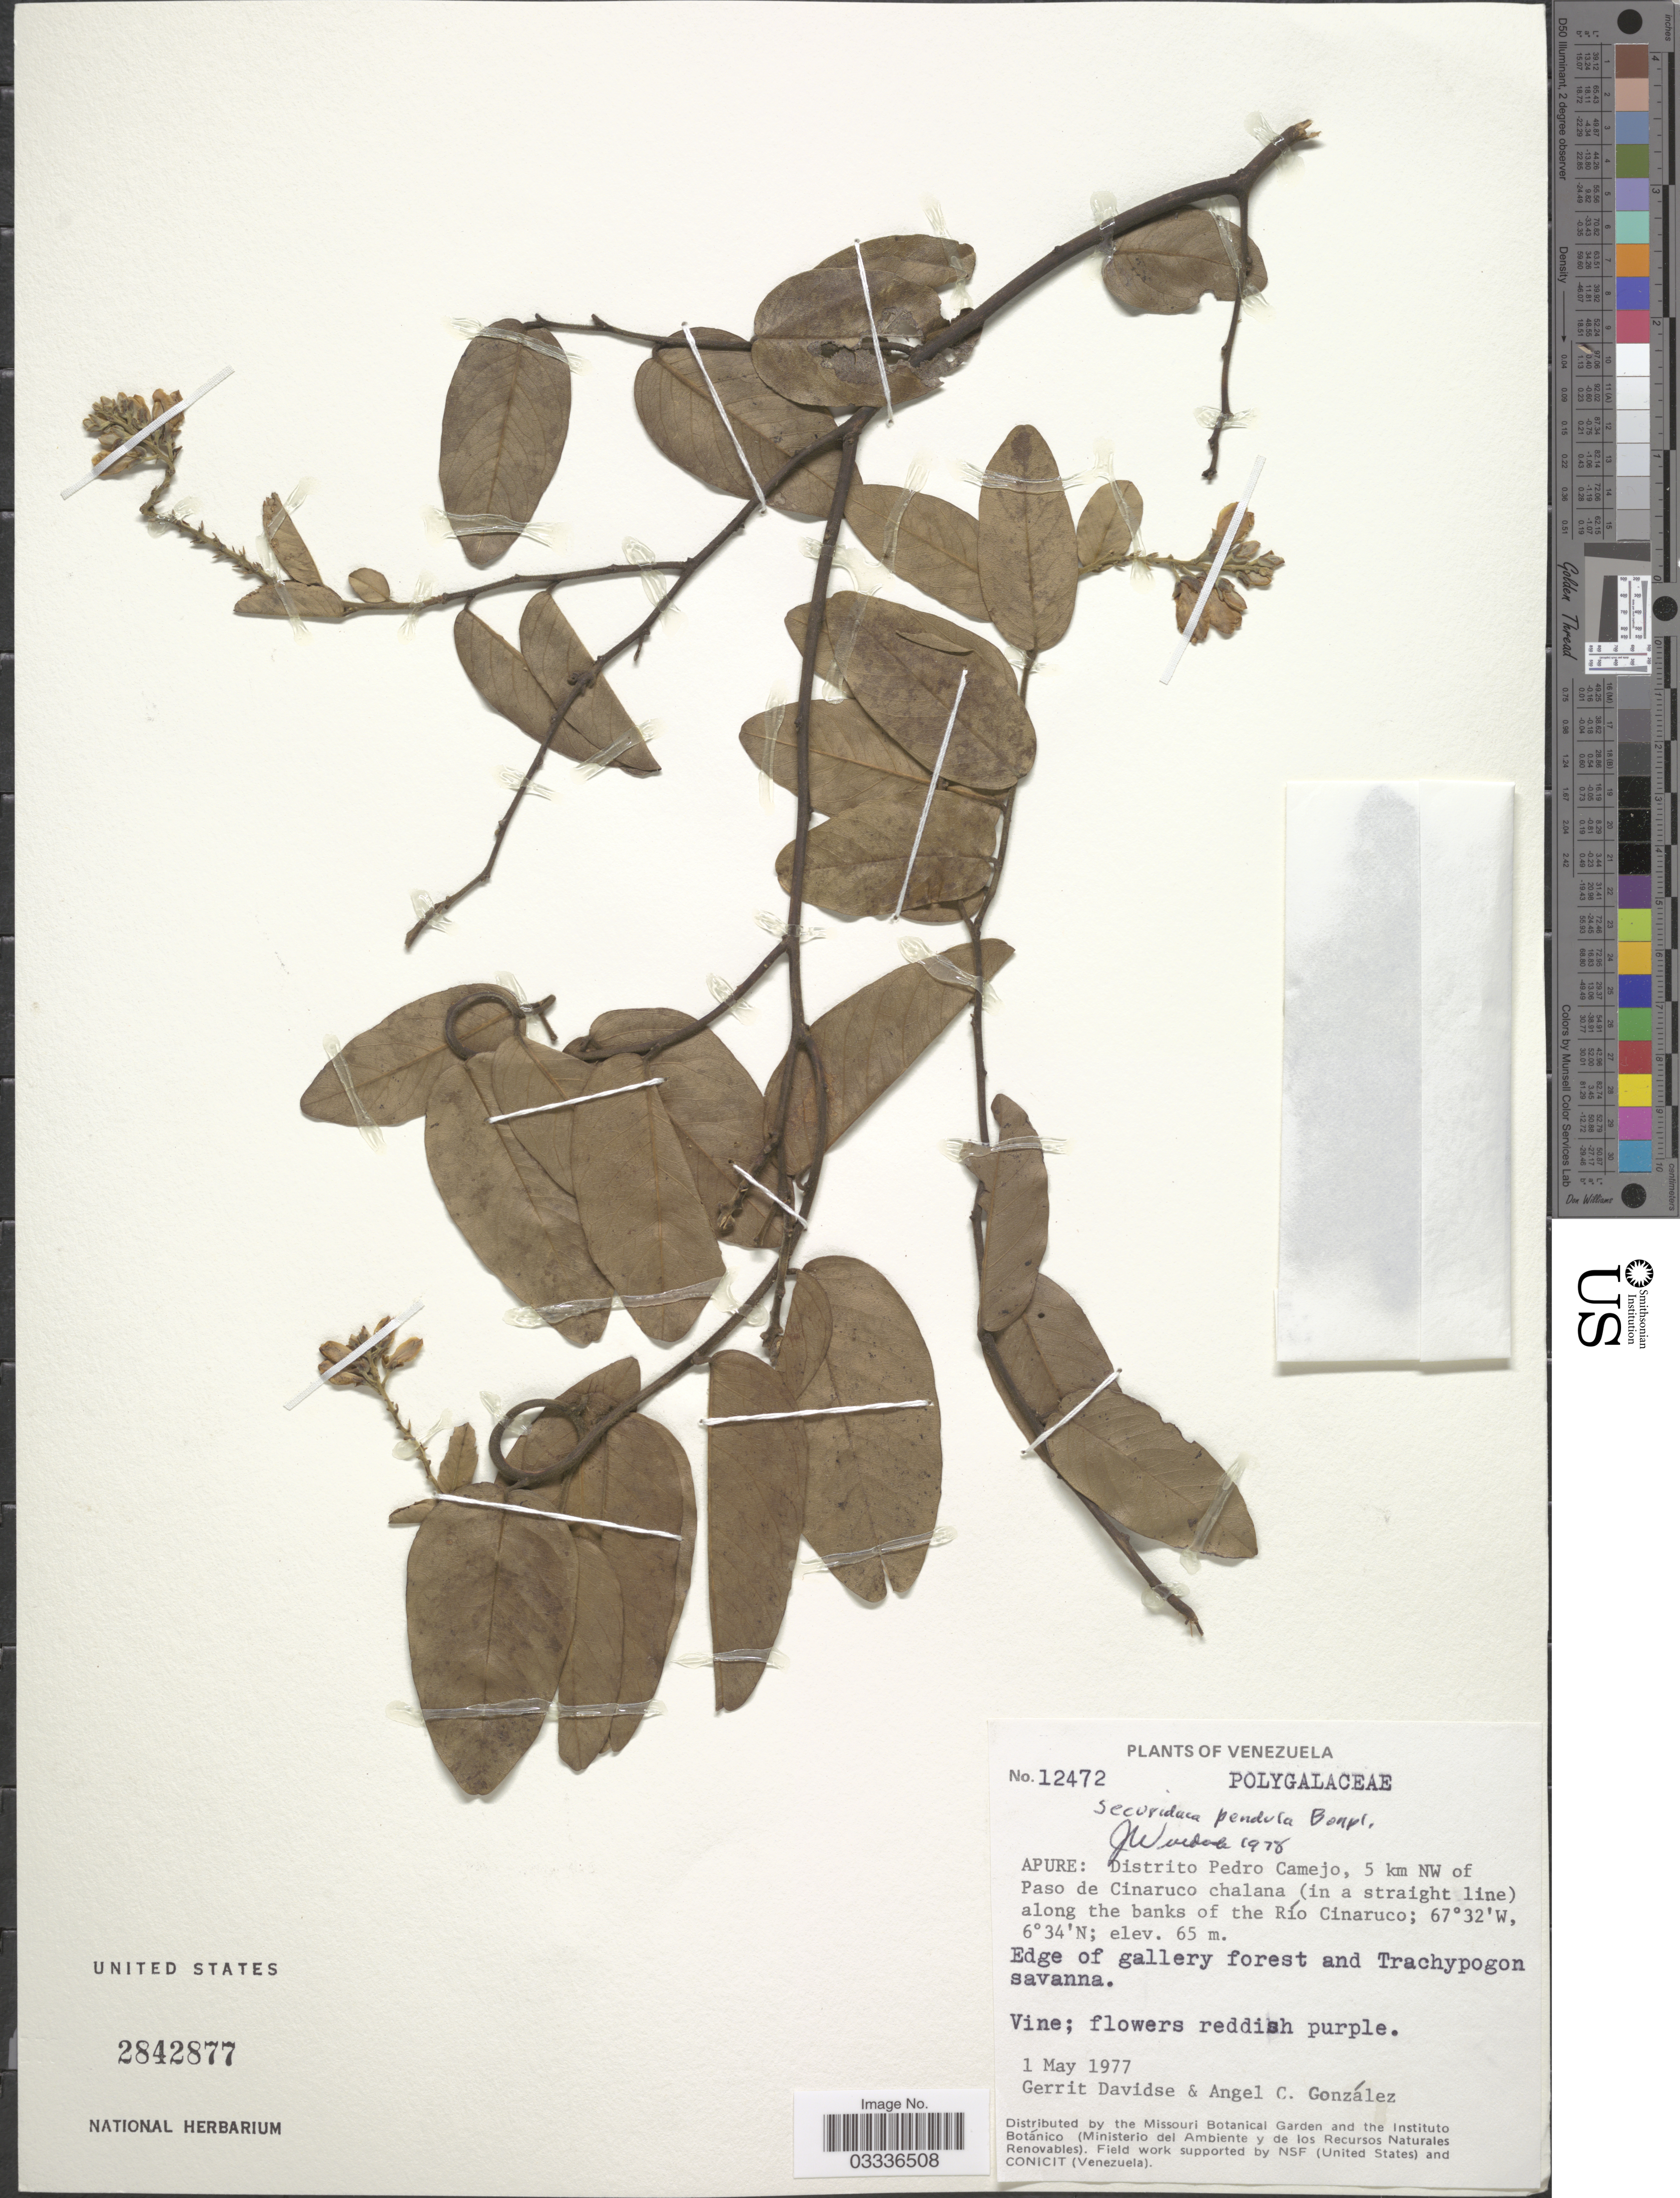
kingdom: Plantae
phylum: Tracheophyta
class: Magnoliopsida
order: Fabales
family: Polygalaceae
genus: Securidaca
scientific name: Securidaca pendula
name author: Bonpl.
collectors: G. Davidse & A. C. González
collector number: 12472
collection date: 1977-05-01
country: Venezuela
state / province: Apure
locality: Distrito Pedro Camejo, 5 km NW of Paso de Cinaruco chalana (in a straight line) along the banks of the Río Cinaruco.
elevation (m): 65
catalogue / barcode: US 2842877